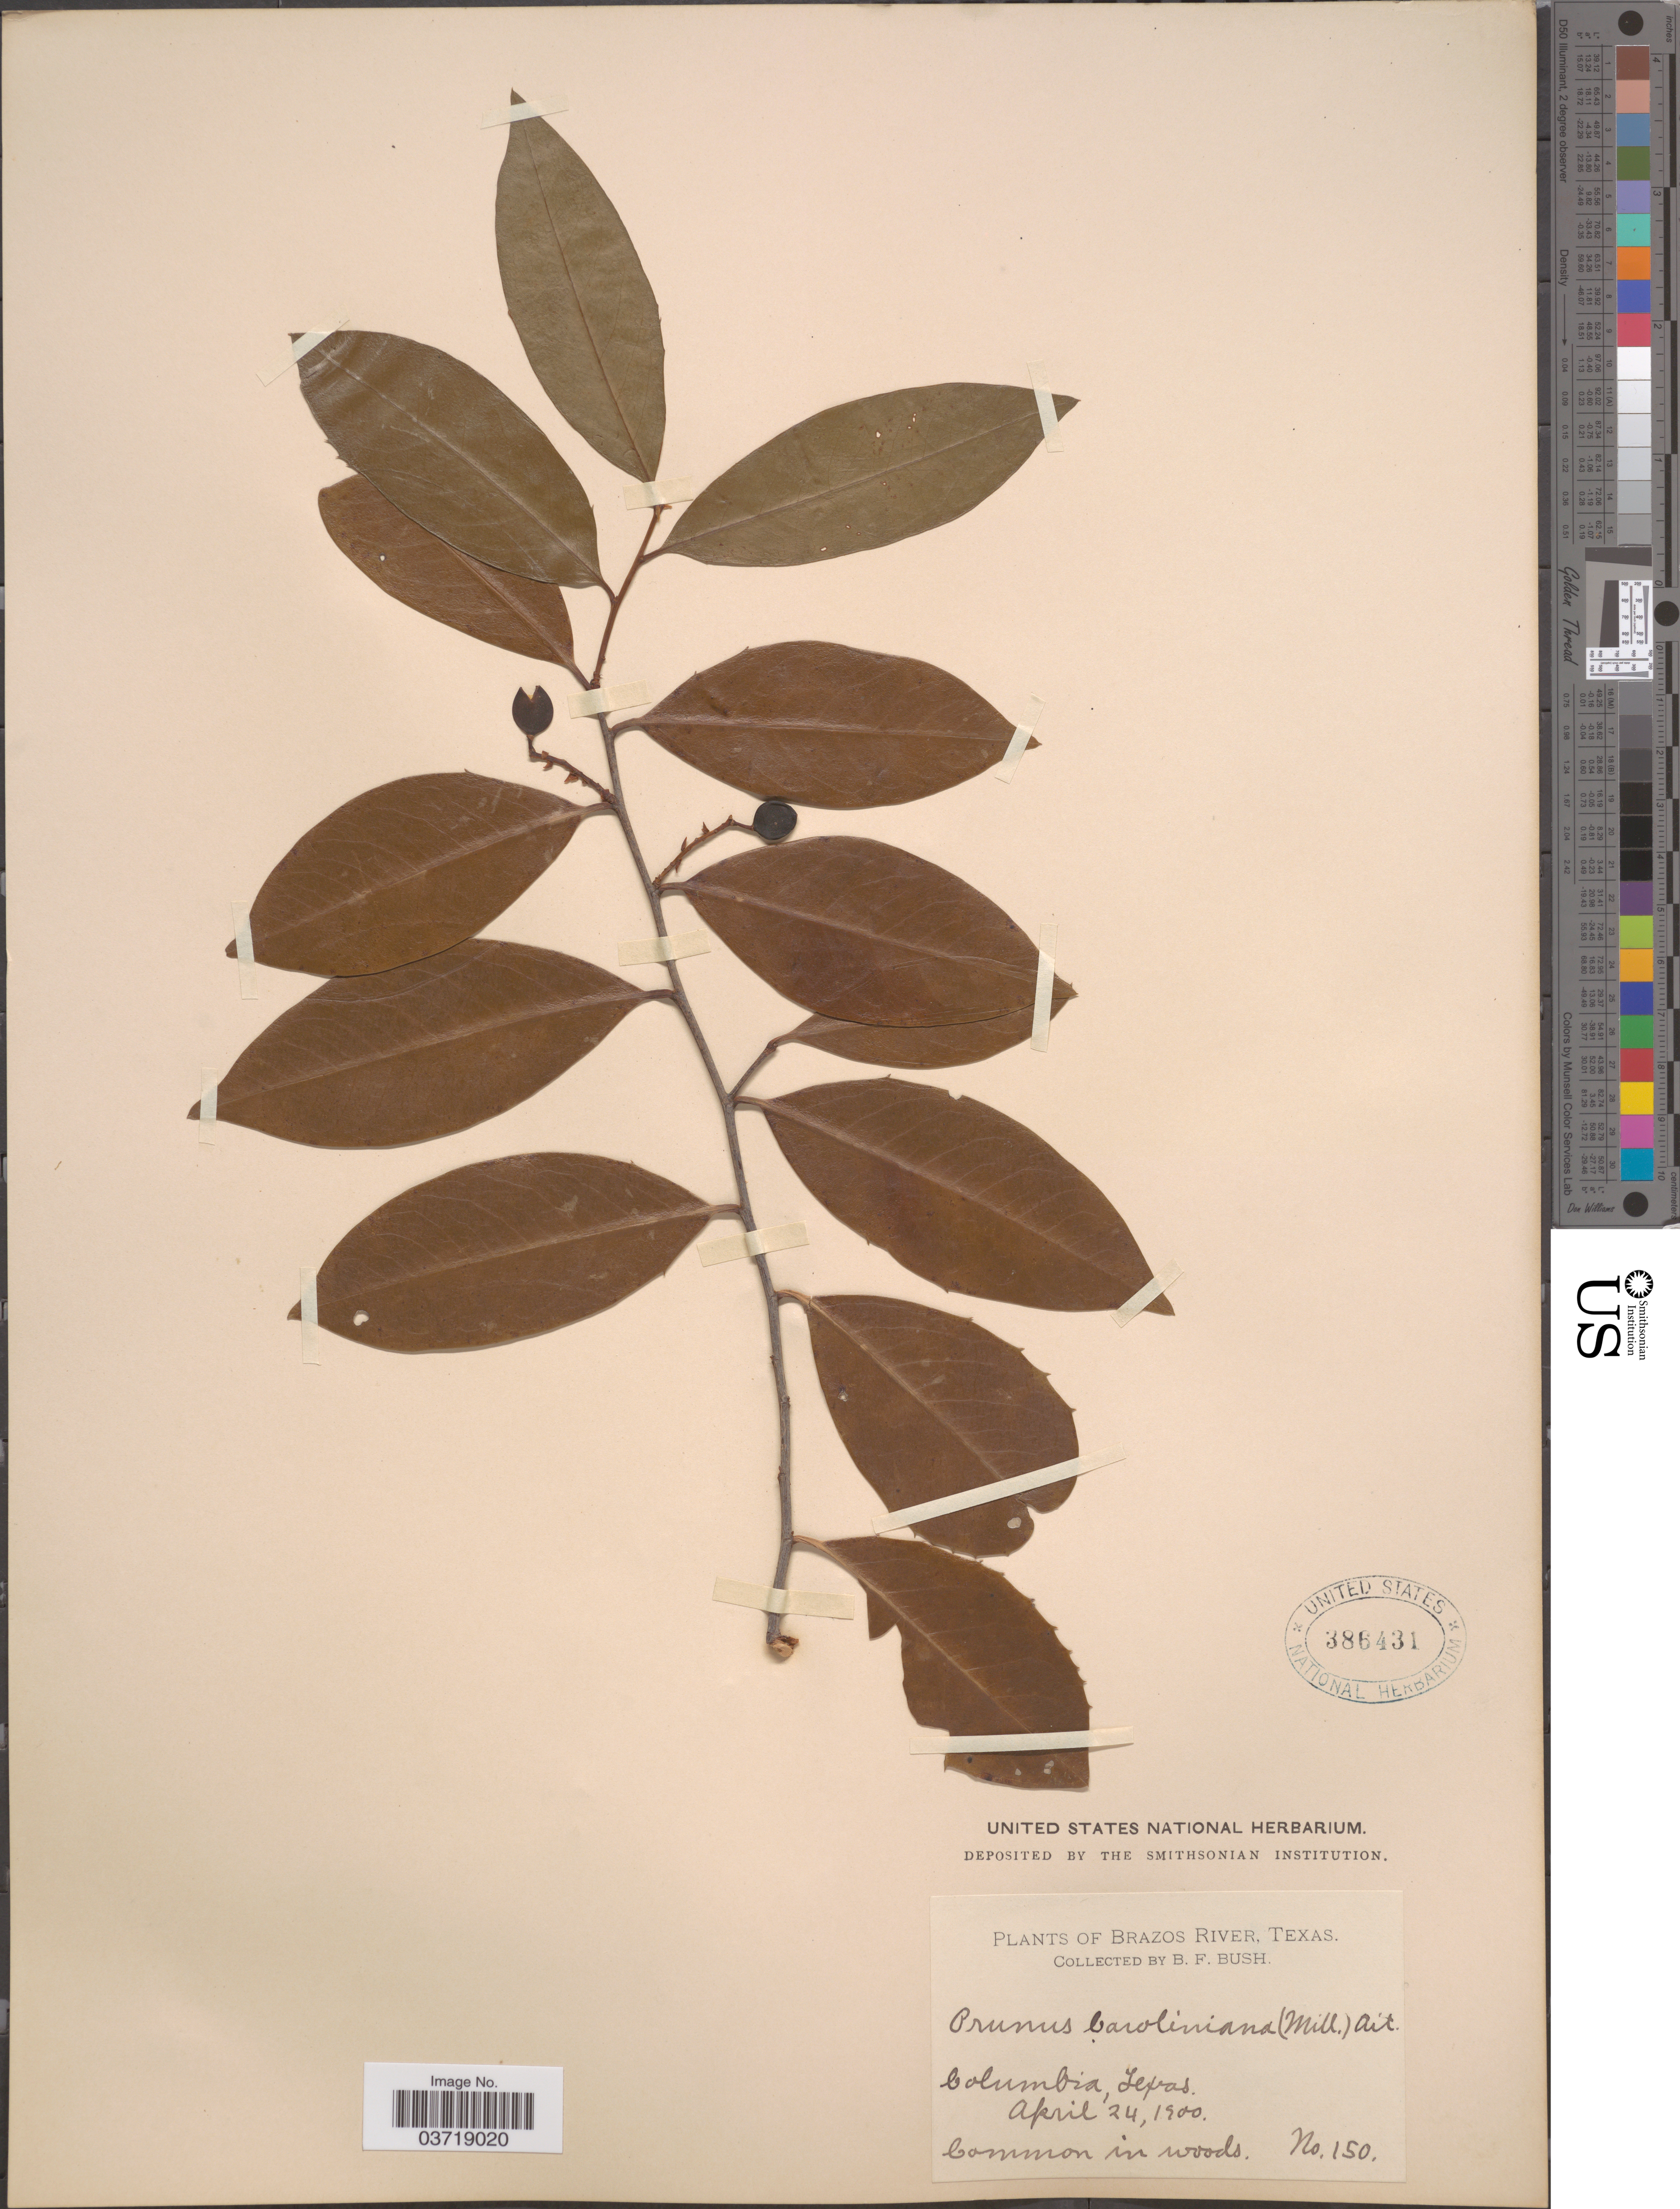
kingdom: Plantae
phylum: Tracheophyta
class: Magnoliopsida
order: Rosales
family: Rosaceae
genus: Prunus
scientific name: Prunus caroliniana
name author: (Mill.) Aiton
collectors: B. F. Bush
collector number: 150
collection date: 1900-04-24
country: United States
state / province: Texas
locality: Brazos River. Columbia.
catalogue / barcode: US 386431